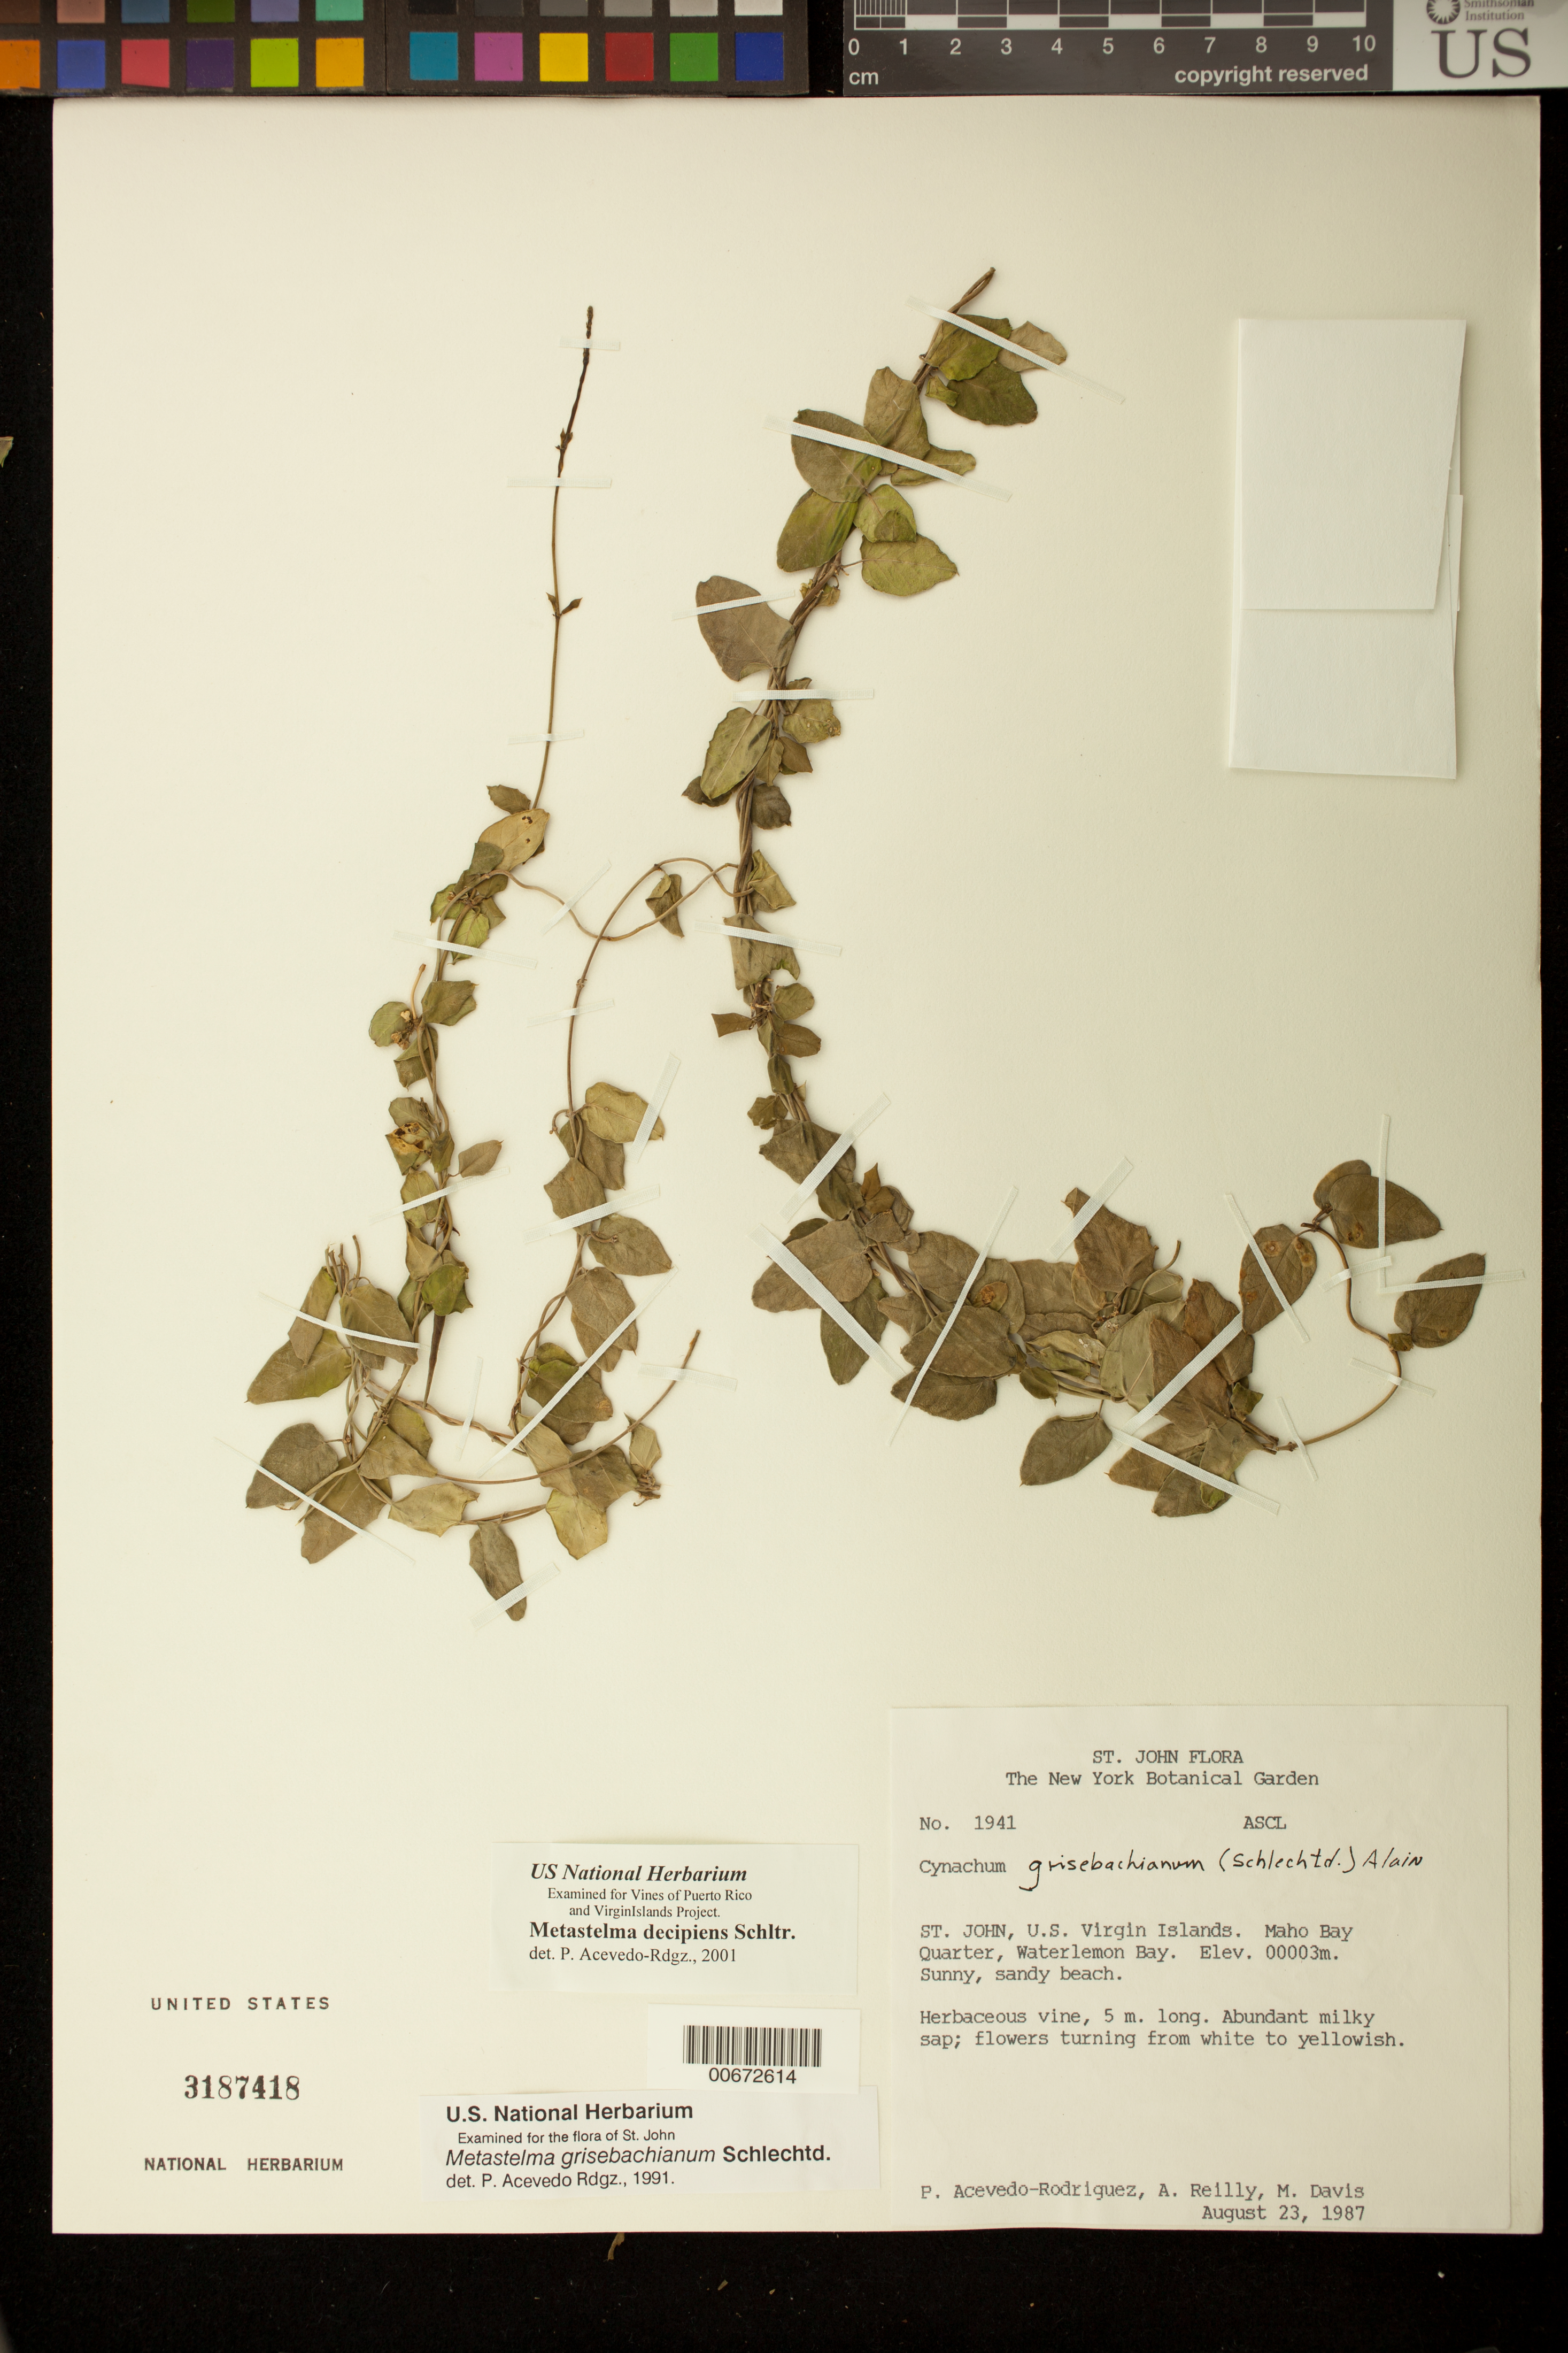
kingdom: Plantae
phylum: Tracheophyta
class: Magnoliopsida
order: Gentianales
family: Apocynaceae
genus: Metastelma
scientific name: Metastelma decipiens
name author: Schltr.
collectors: P. Acevedo-Rodr., A. Reilly & M. Davis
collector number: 1941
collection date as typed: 23 Aug 1987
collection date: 1987-08-23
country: U.S. Virgin Islands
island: St. John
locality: Maho Bay Quarter; Waterlemon Bay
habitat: Sunny, sandy beach.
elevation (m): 3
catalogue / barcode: US 3187418